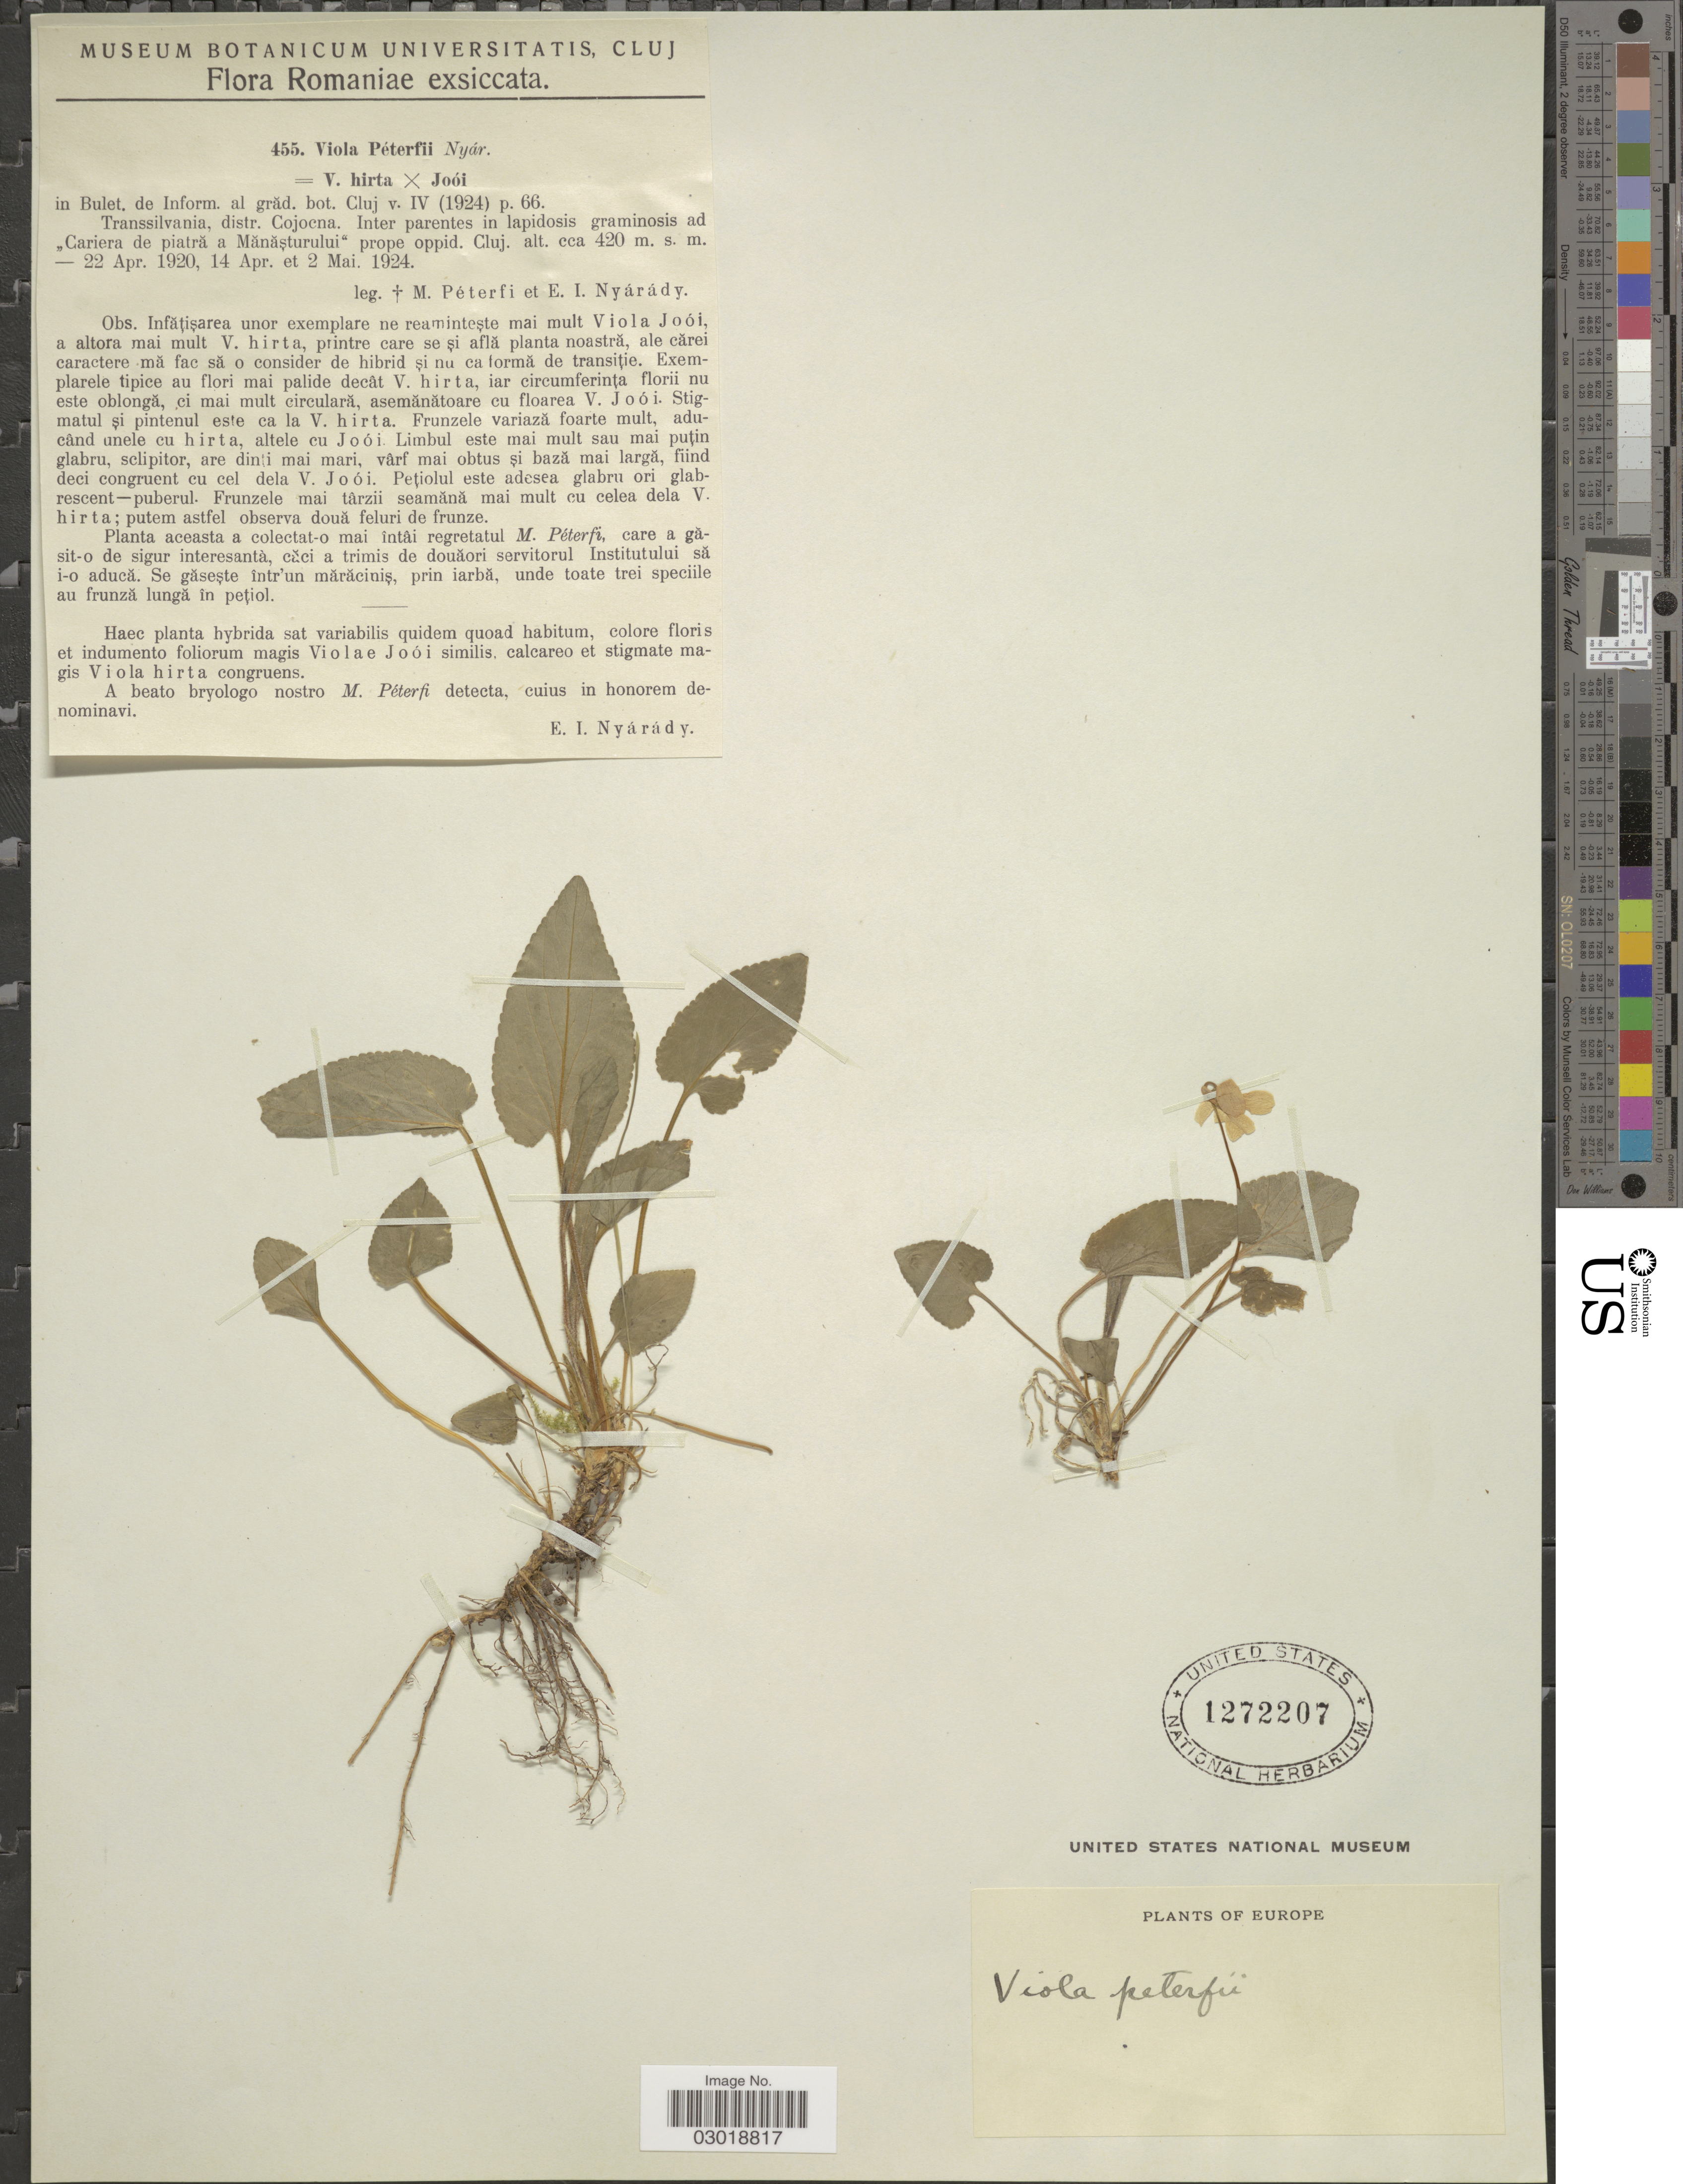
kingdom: Plantae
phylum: Tracheophyta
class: Magnoliopsida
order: Malpighiales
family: Violaceae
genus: Viola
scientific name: Viola peterfii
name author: Nyár.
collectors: M. Péterfi & E. Nyárády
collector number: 455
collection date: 1920-04-22/1924-05-02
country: Romania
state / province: Cluj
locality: Transsilvania, distr. Cojocna. Inter parentes in lapidosis graminosis ad "Cariera de piatra a Manasturului" prope oppid. Cluj.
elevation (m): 420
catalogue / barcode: US 1272207